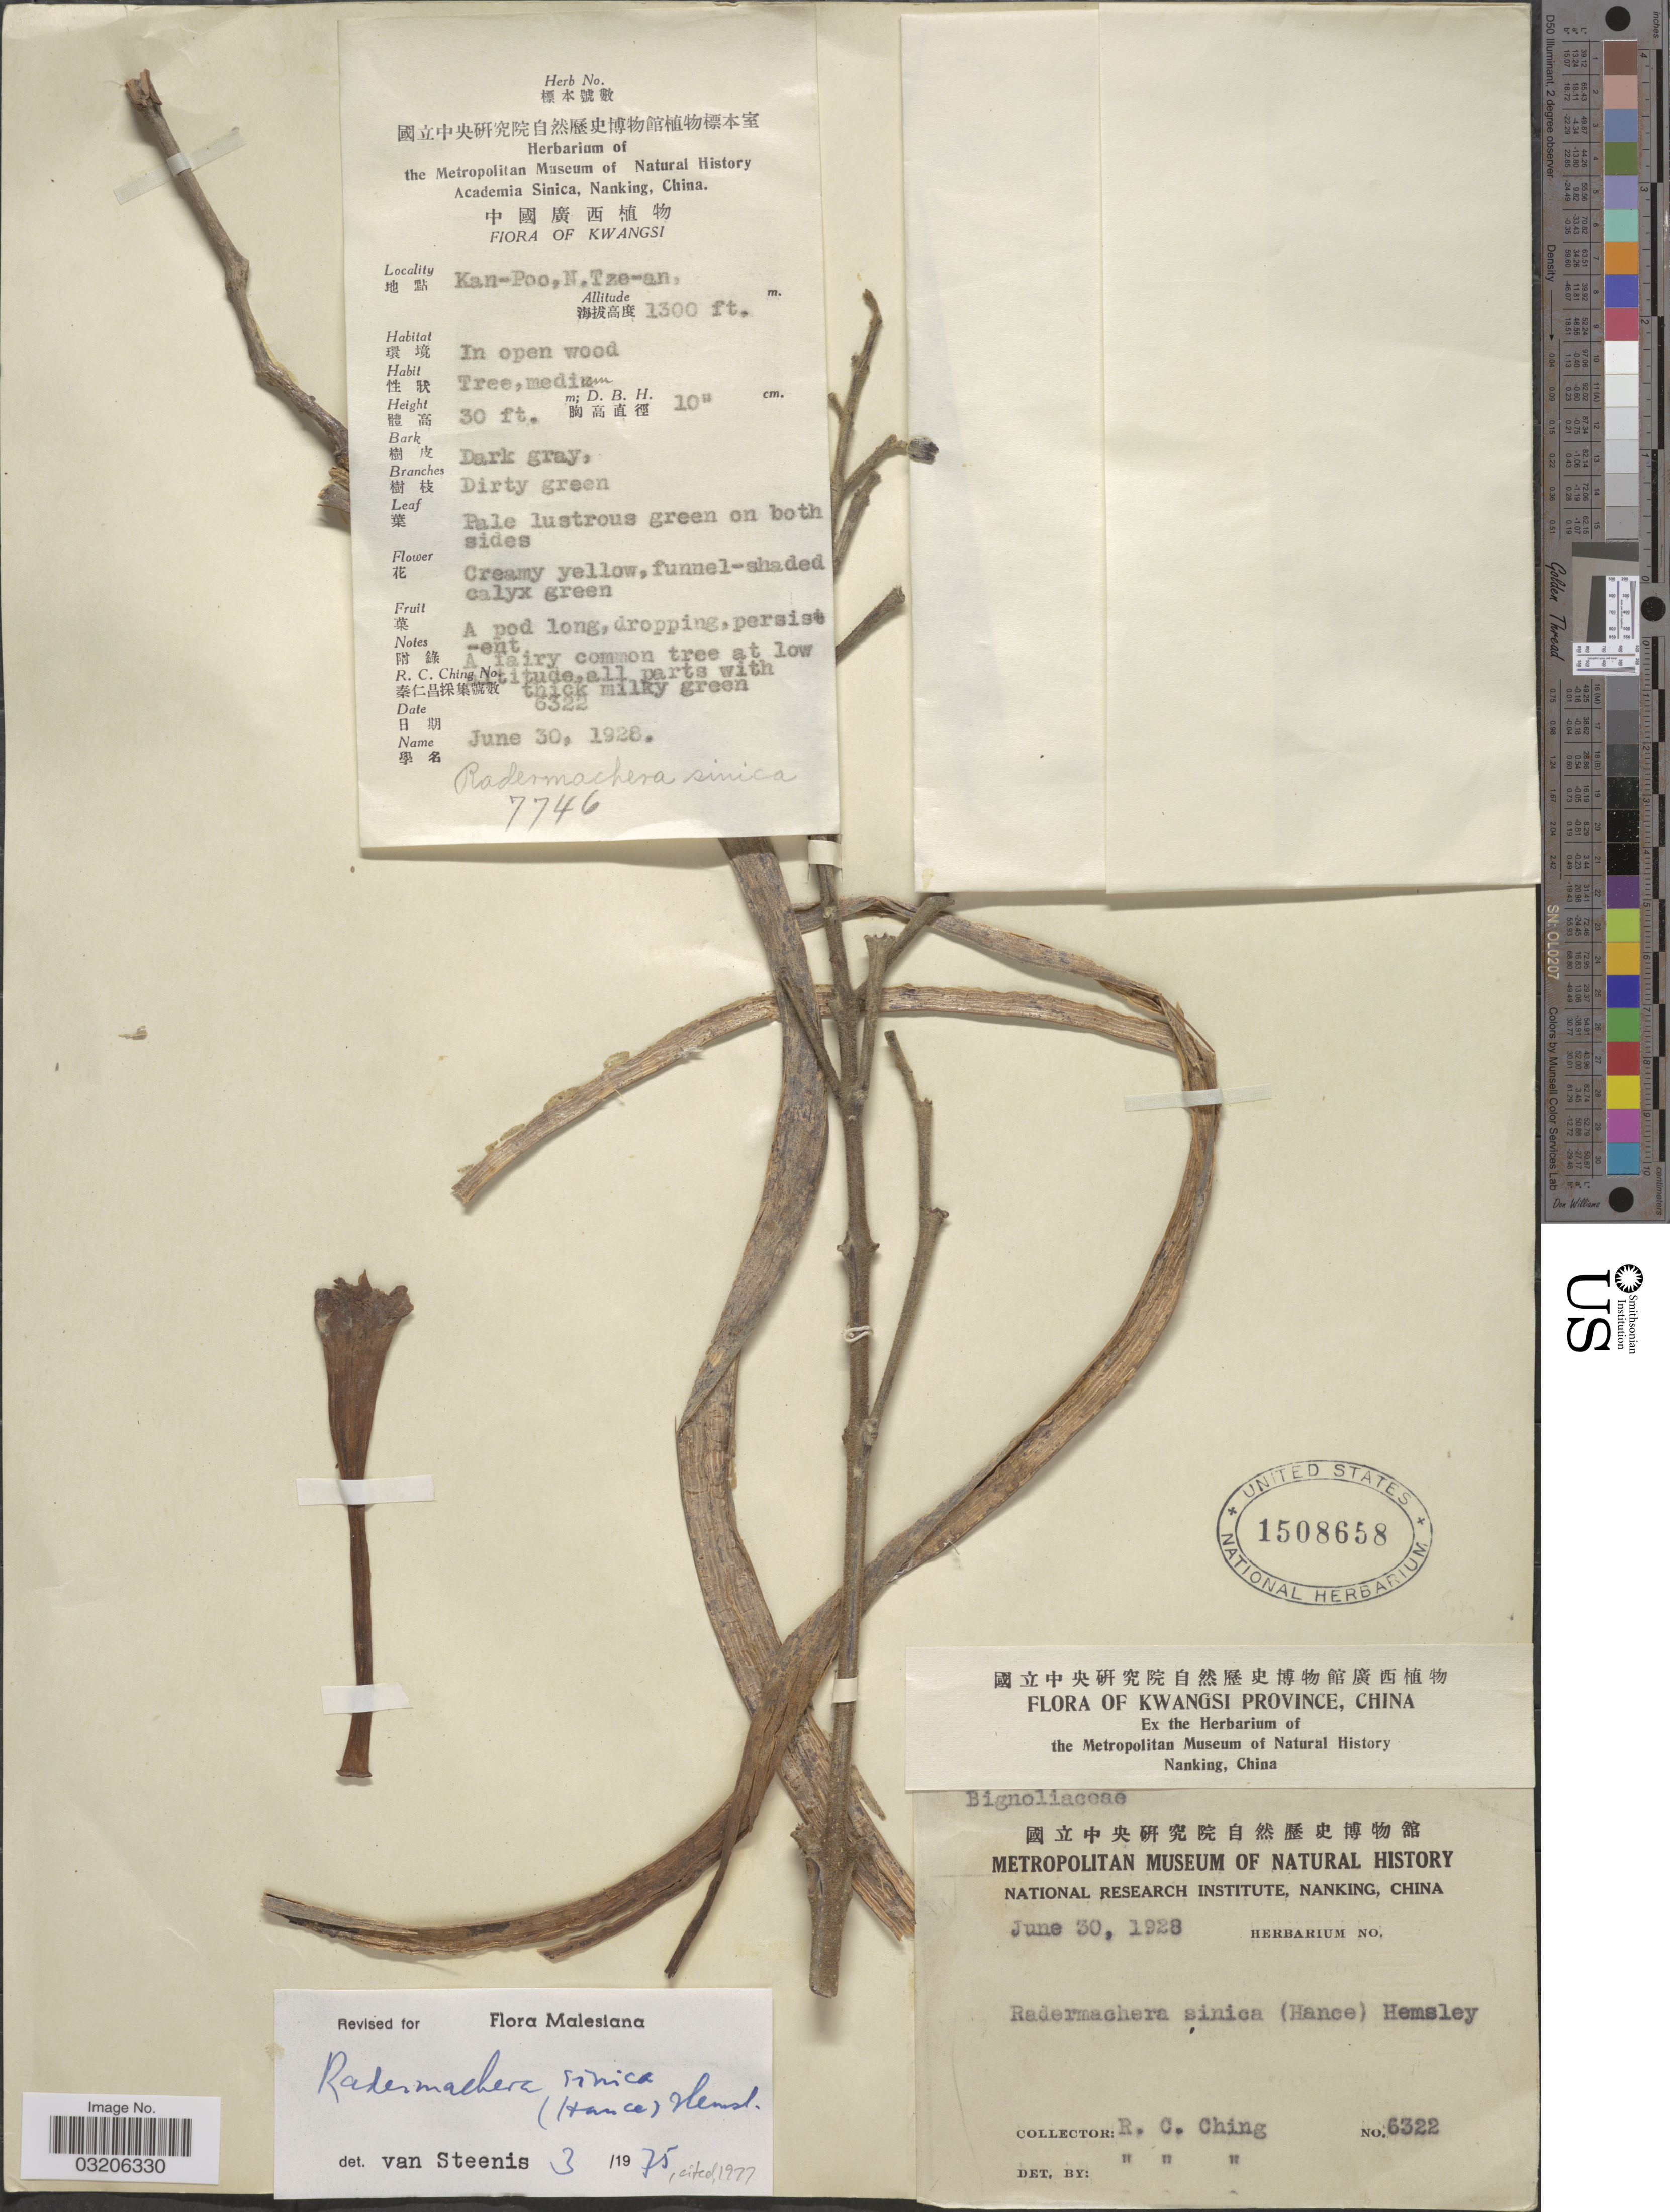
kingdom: Plantae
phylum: Tracheophyta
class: Magnoliopsida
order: Lamiales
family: Bignoniaceae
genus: Radermachera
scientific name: Radermachera sinica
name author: (Hance) Hemsl.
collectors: R. C. Ching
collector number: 6322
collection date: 1928-06-30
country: China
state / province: Guangxi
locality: Kwangsi Province. Kan-Poo, N. Tze-an.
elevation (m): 396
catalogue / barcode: US 1508658